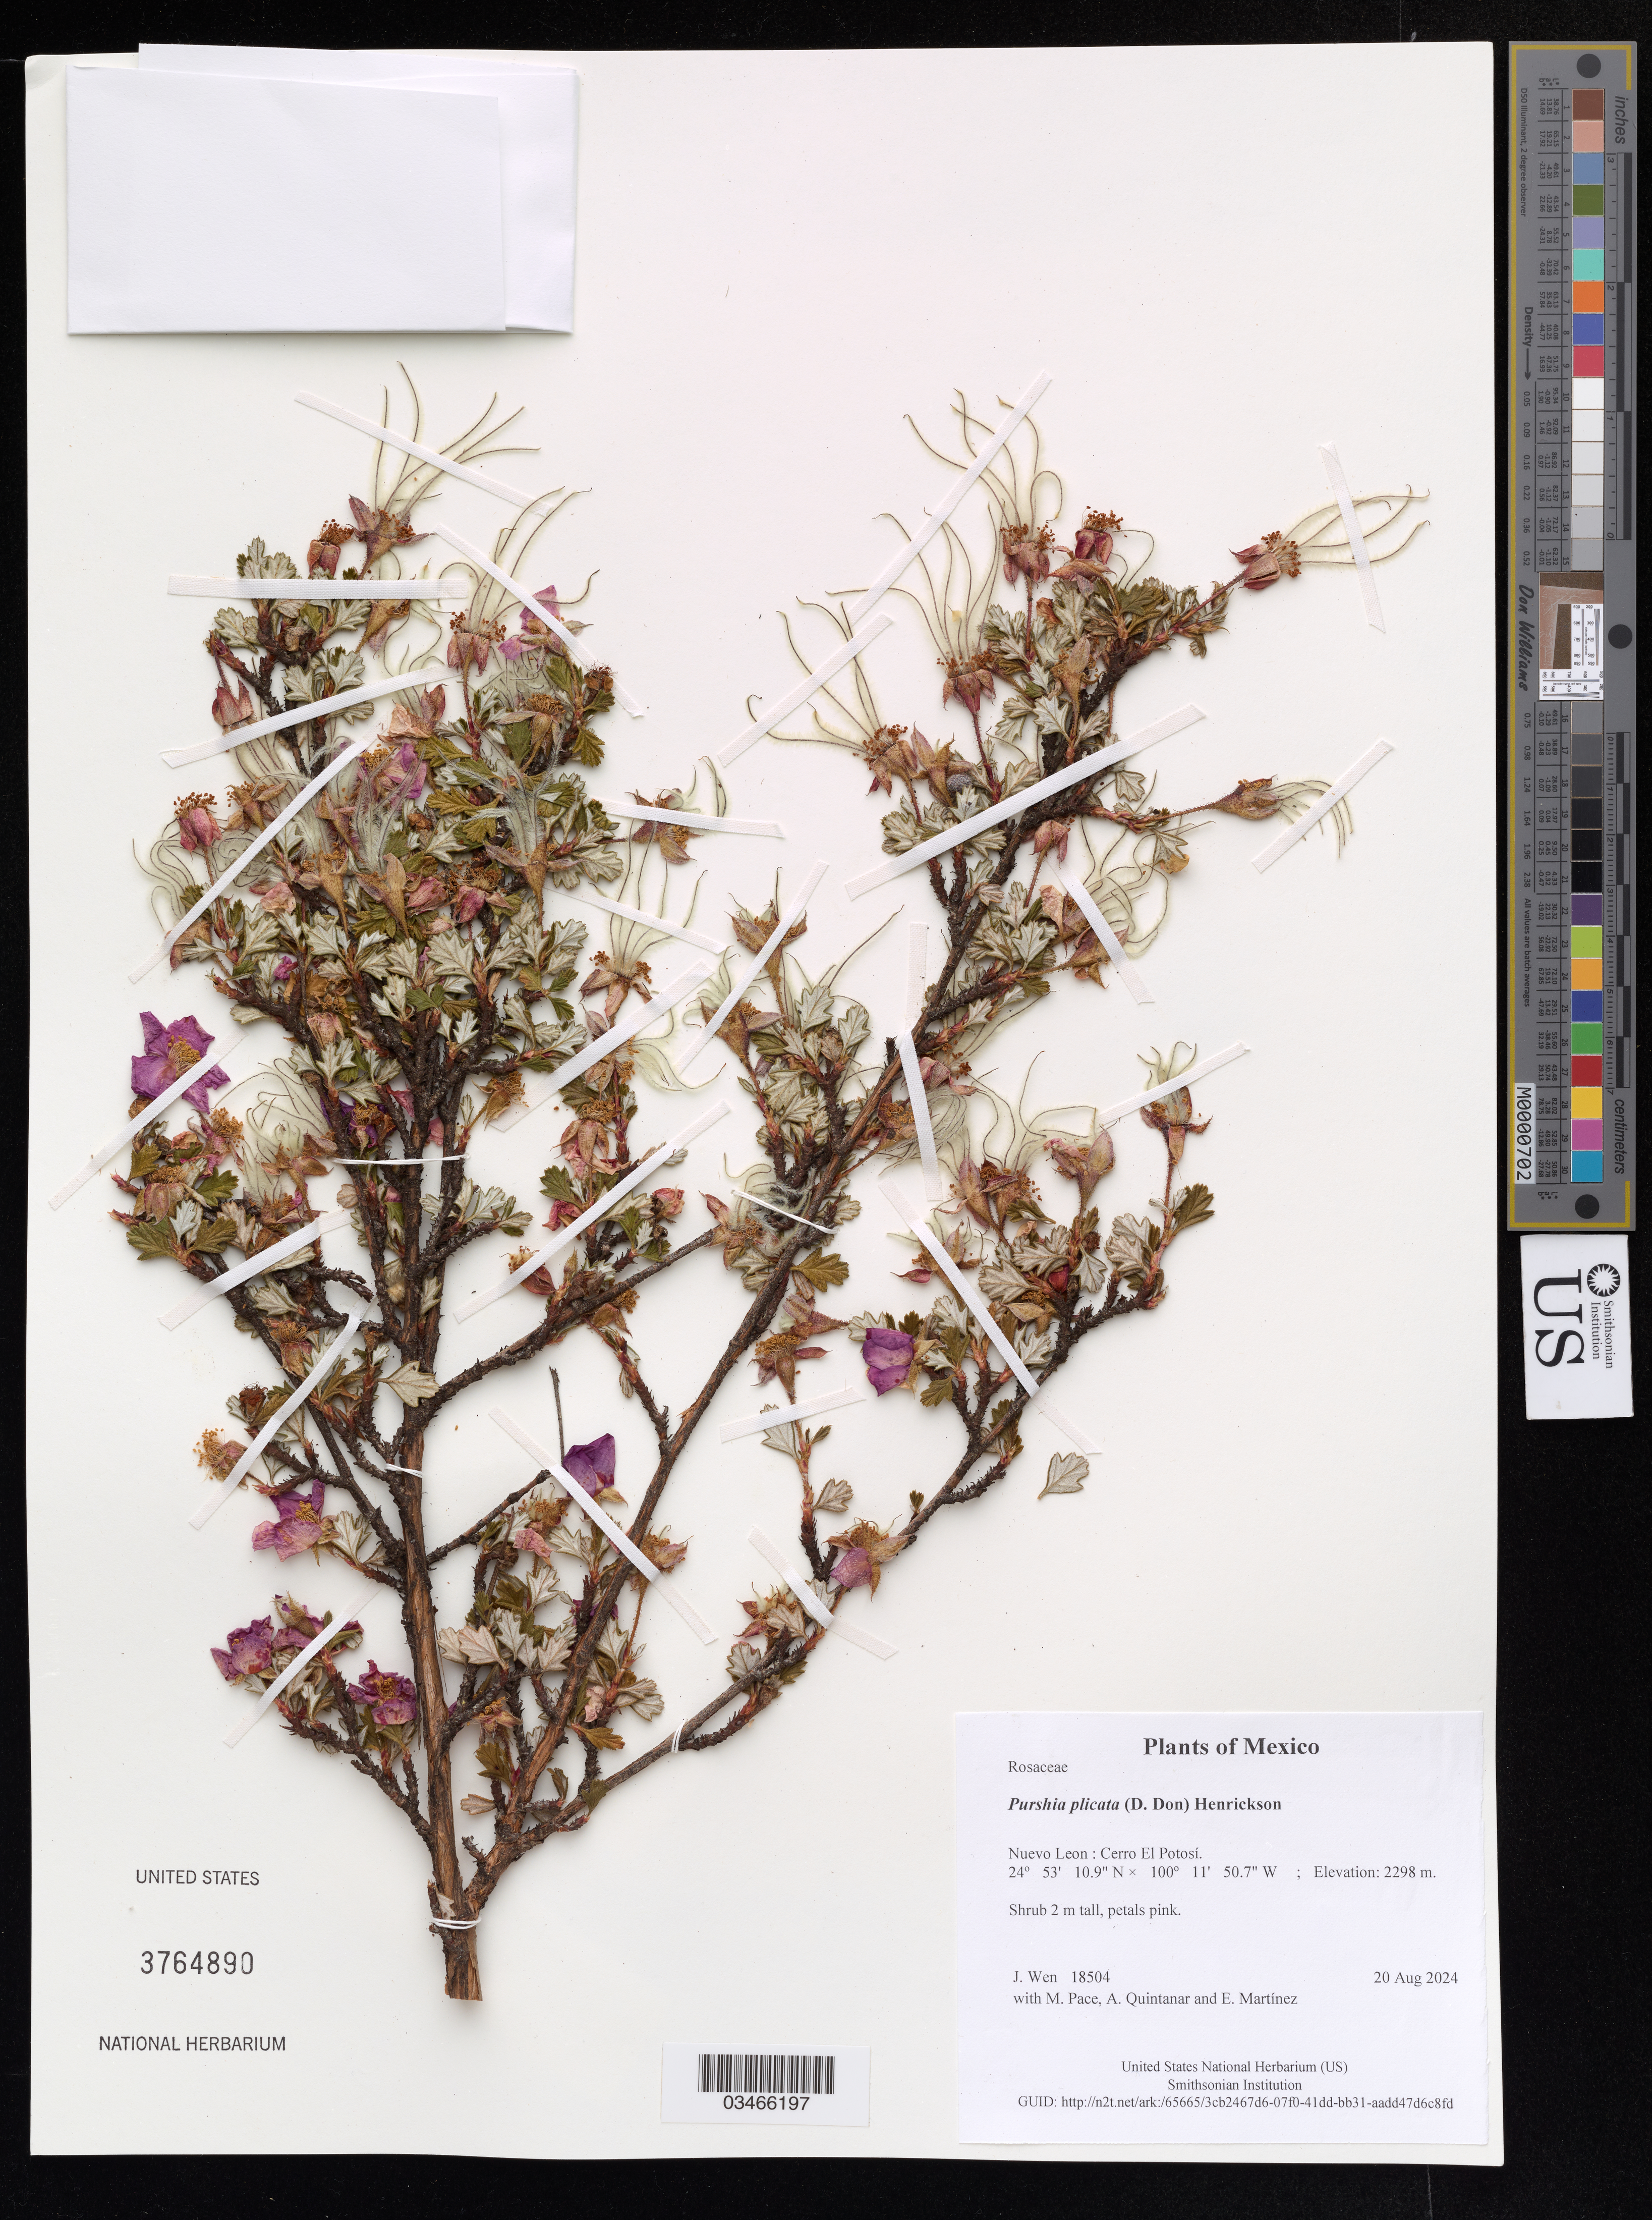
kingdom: Plantae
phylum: Tracheophyta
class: Magnoliopsida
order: Rosales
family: Rosaceae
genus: Purshia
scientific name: Purshia plicata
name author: (D. Don) Henrickson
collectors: J. Wen, M. Pace, A. Quintanar & E. Martinez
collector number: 18504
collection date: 2024-08-20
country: Mexico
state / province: Nuevo Leon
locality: Cerro El Potosí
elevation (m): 2298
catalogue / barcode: US 3764890